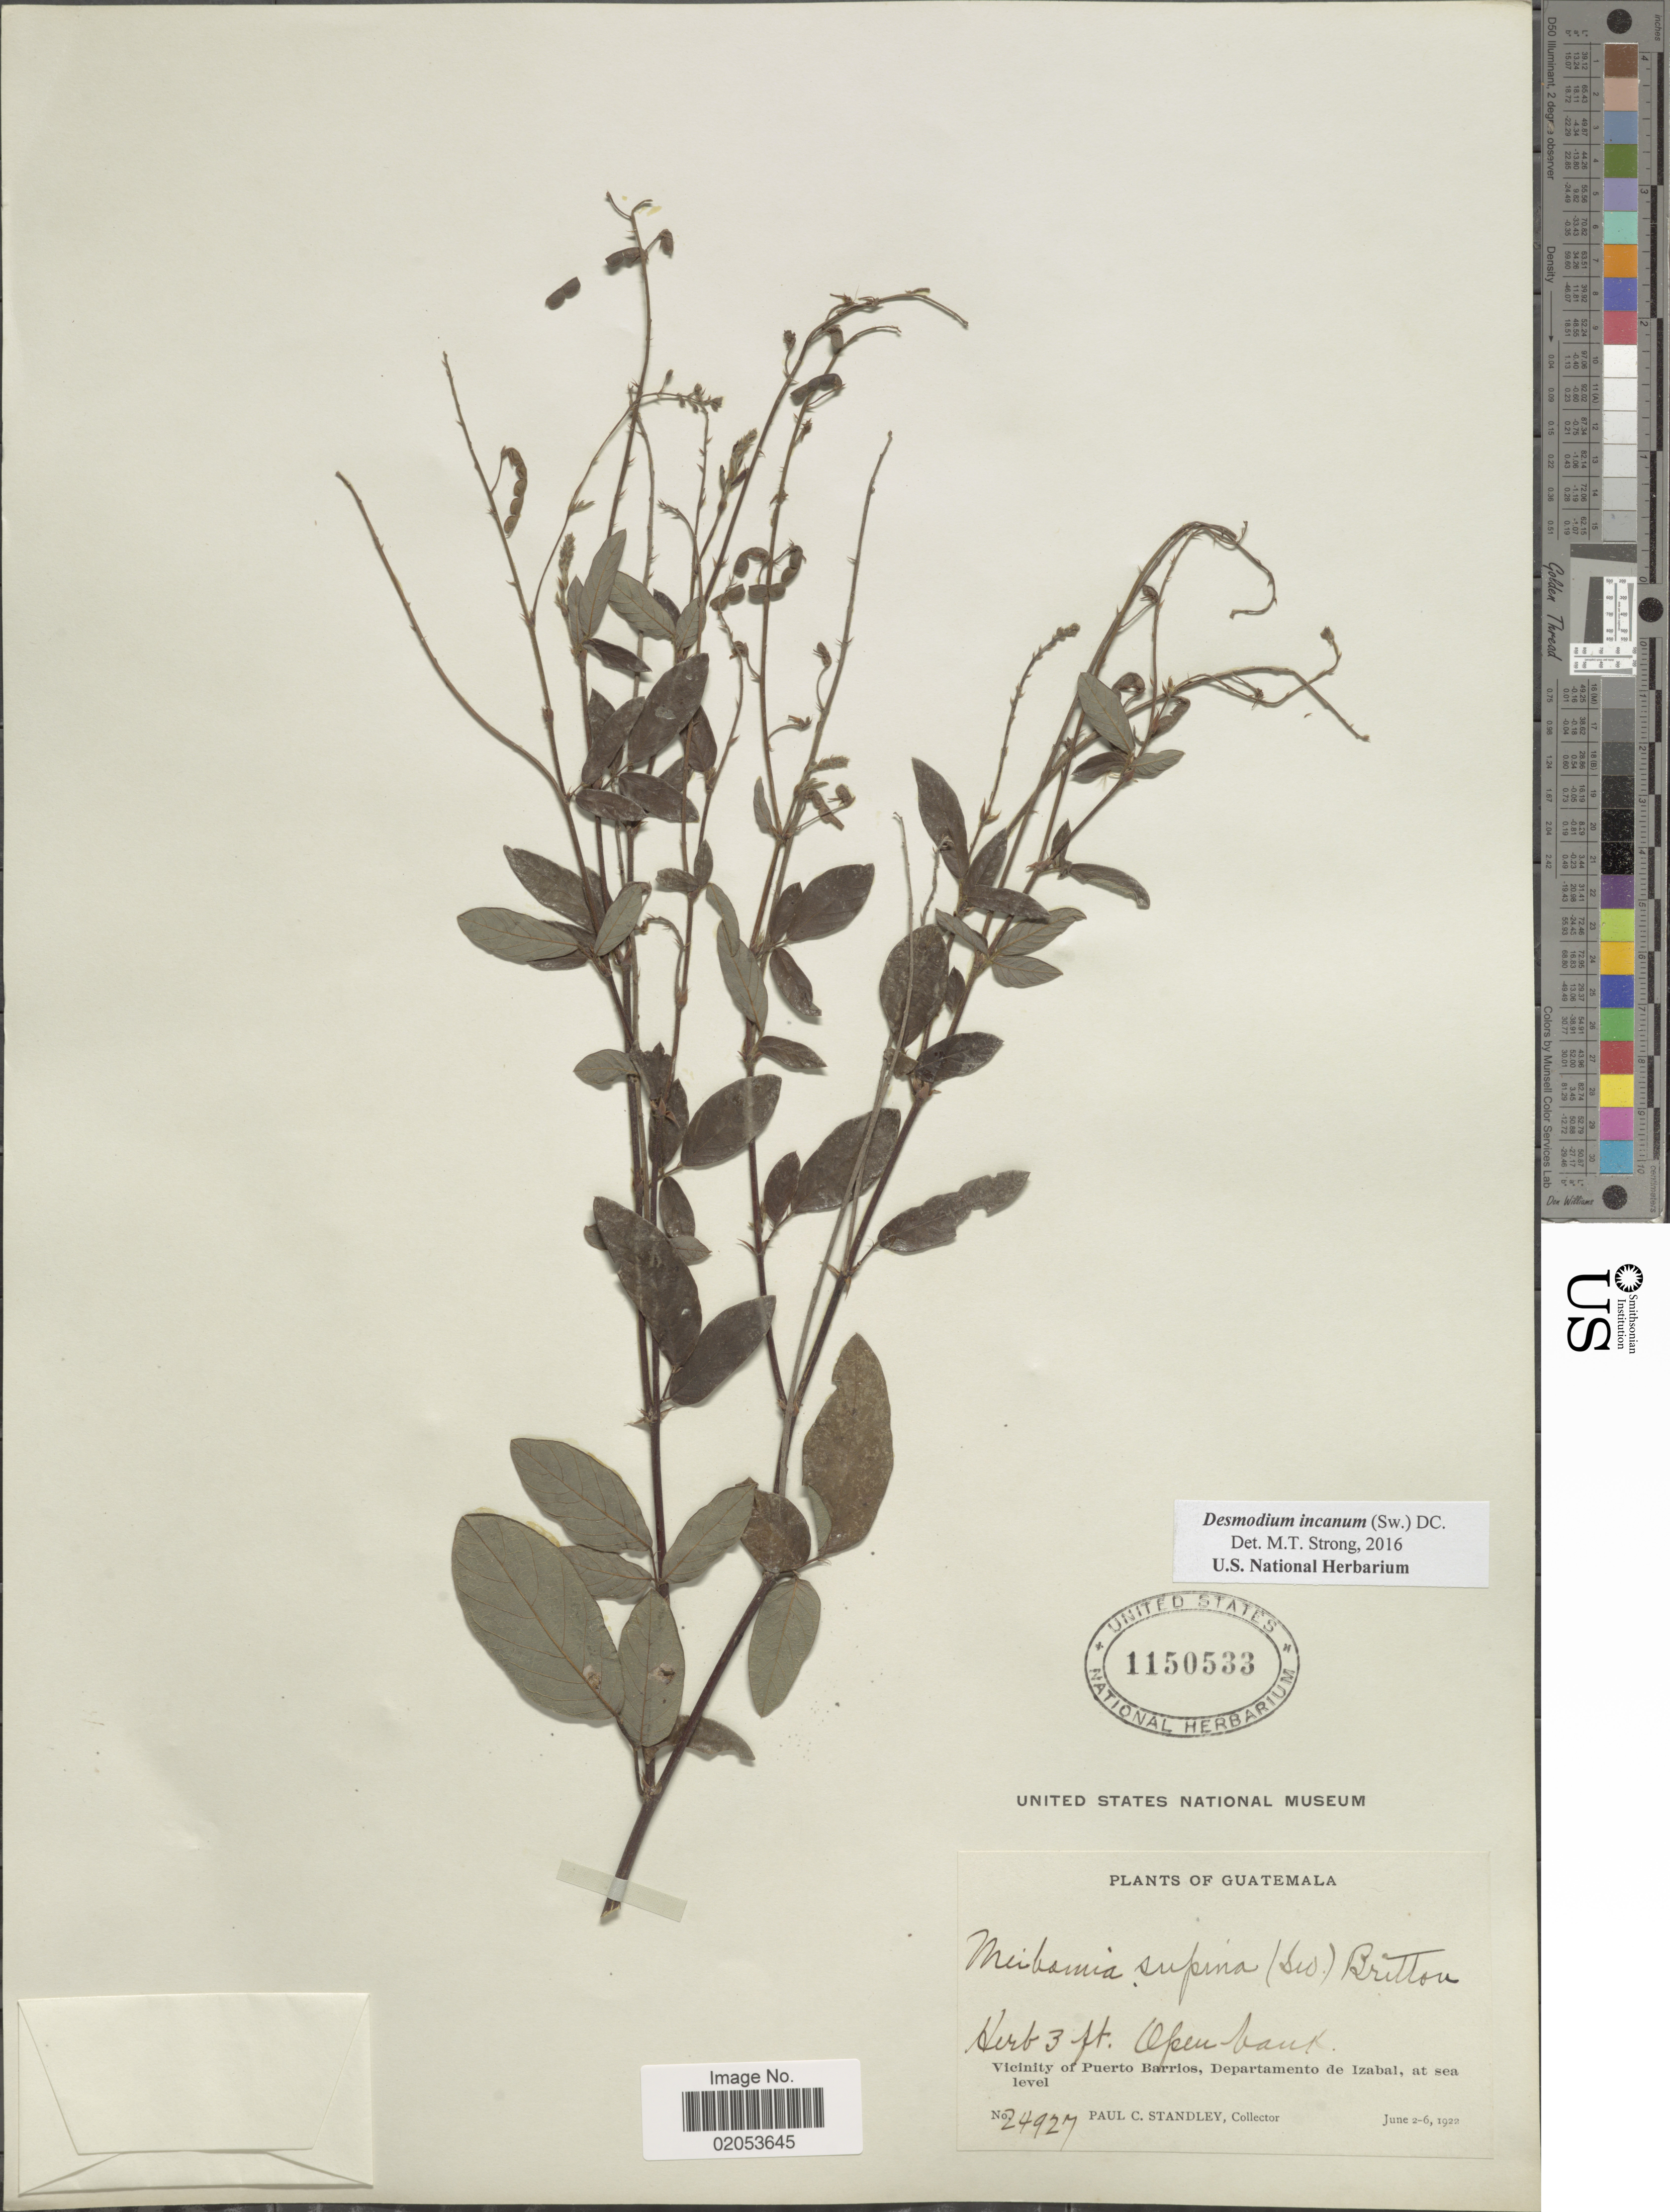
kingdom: Plantae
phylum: Tracheophyta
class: Magnoliopsida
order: Fabales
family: Fabaceae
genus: Desmodium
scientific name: Desmodium incanum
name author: (Sw.) DC.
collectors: P. C. Standley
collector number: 24927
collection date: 1922-06-02/1922-06-06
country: Guatemala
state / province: Izabal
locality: Open bank, vicinity of Puerto Barrios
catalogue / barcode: US 1150533